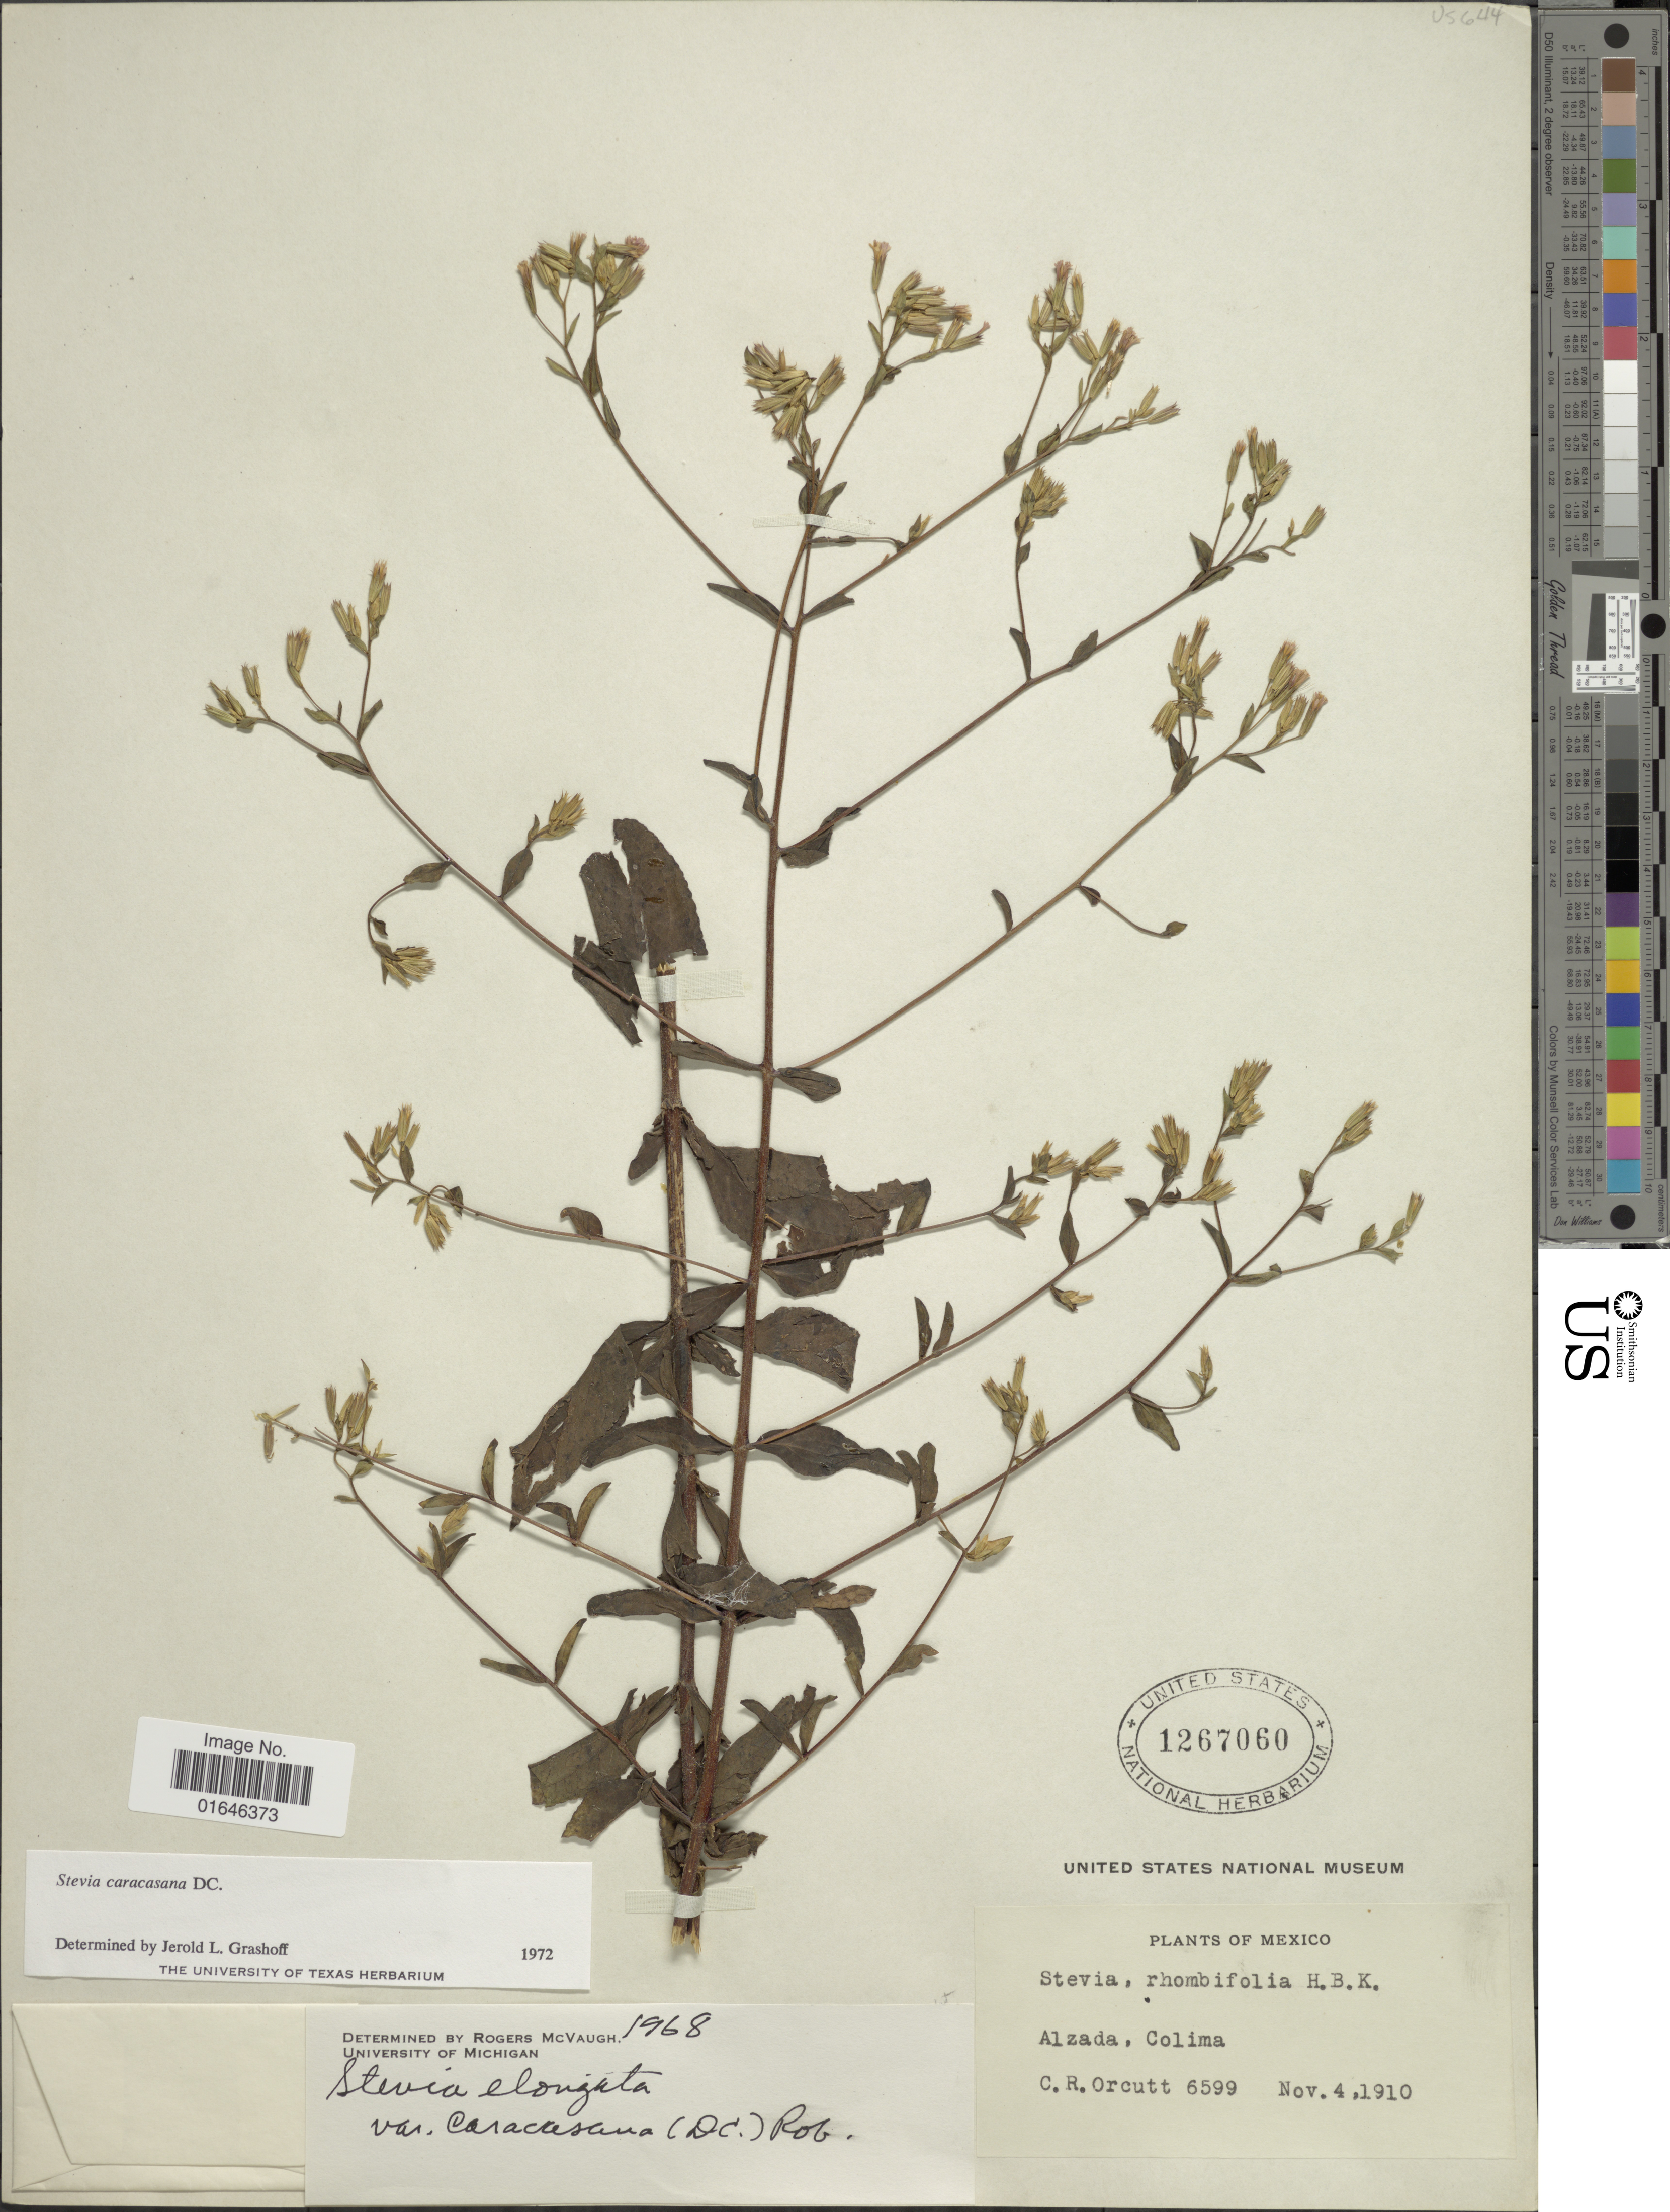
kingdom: Plantae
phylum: Tracheophyta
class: Magnoliopsida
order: Asterales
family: Asteraceae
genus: Stevia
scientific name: Stevia caracasana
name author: DC.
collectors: C. R. Orcutt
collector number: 6599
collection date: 1910-11-04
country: Mexico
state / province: Colima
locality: Alzada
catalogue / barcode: US 1267060